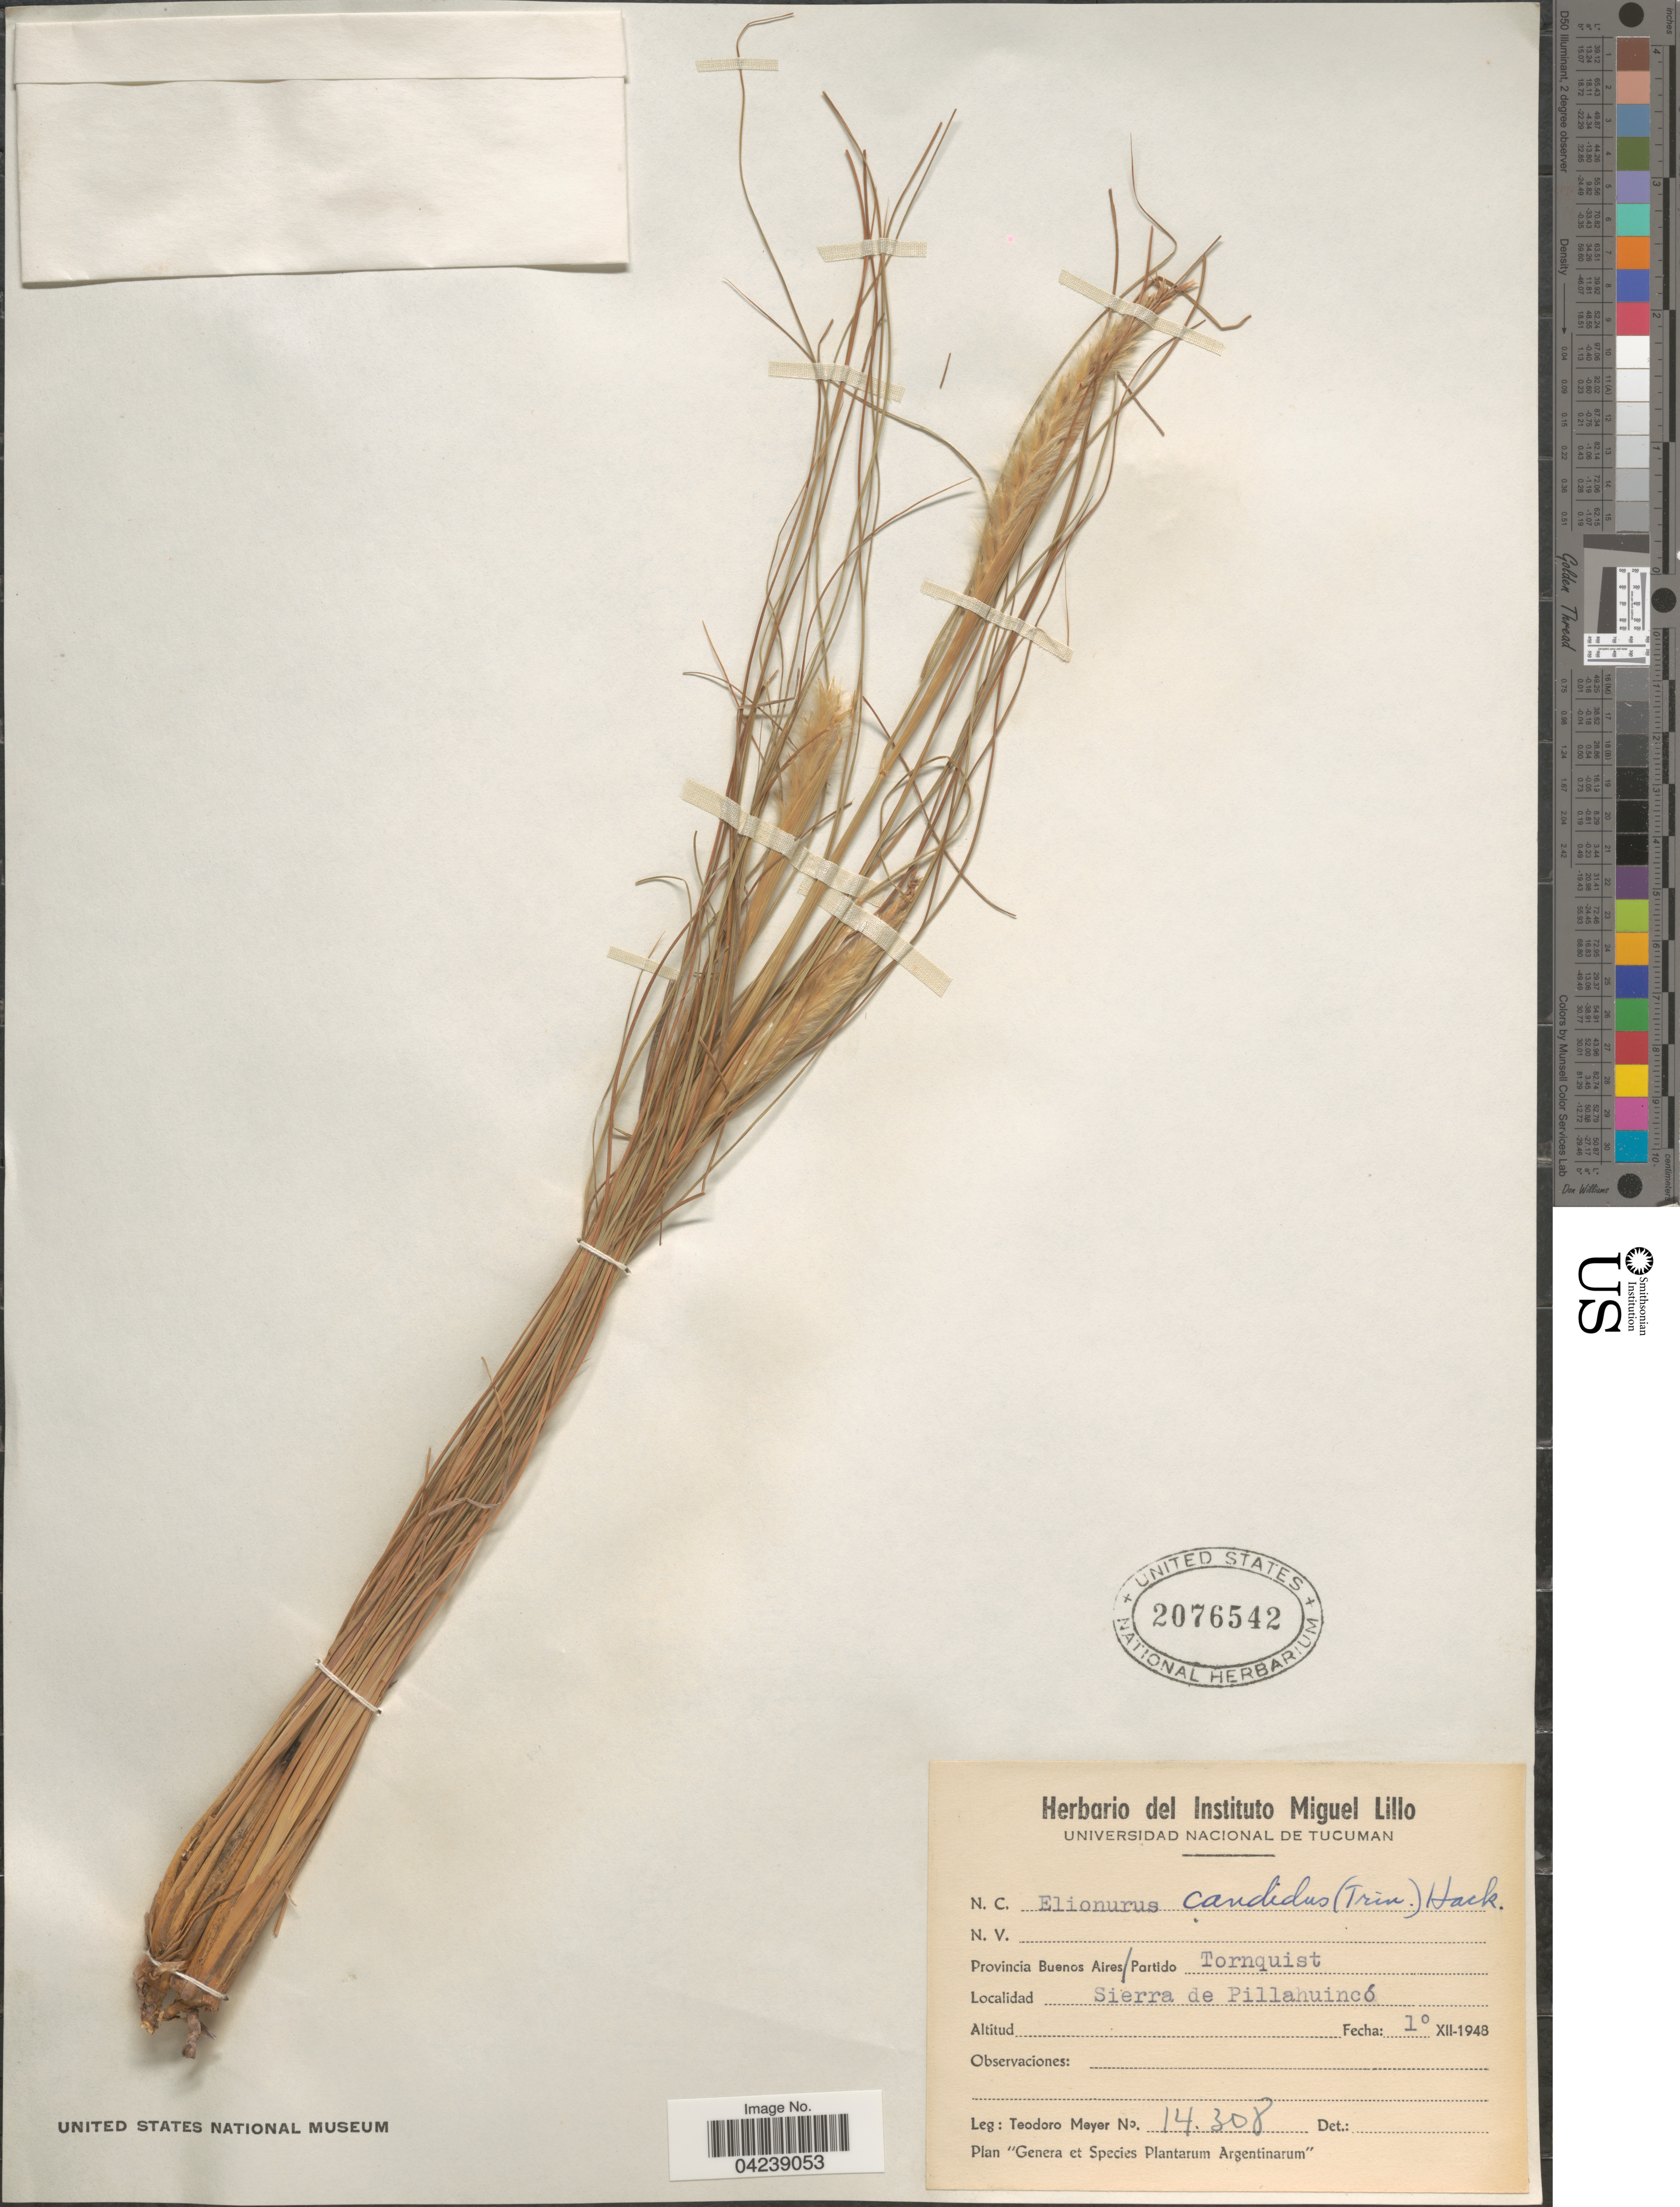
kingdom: Plantae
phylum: Tracheophyta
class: Liliopsida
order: Poales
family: Poaceae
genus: Elionurus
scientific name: Elionurus muticus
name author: (Spreng.) Kuntze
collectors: T. Meyer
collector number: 14308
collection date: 1948-12-01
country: Argentina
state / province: Buenos Aires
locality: Partido Tornquist. Sierra de Pillahuincó.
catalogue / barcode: US 2076542